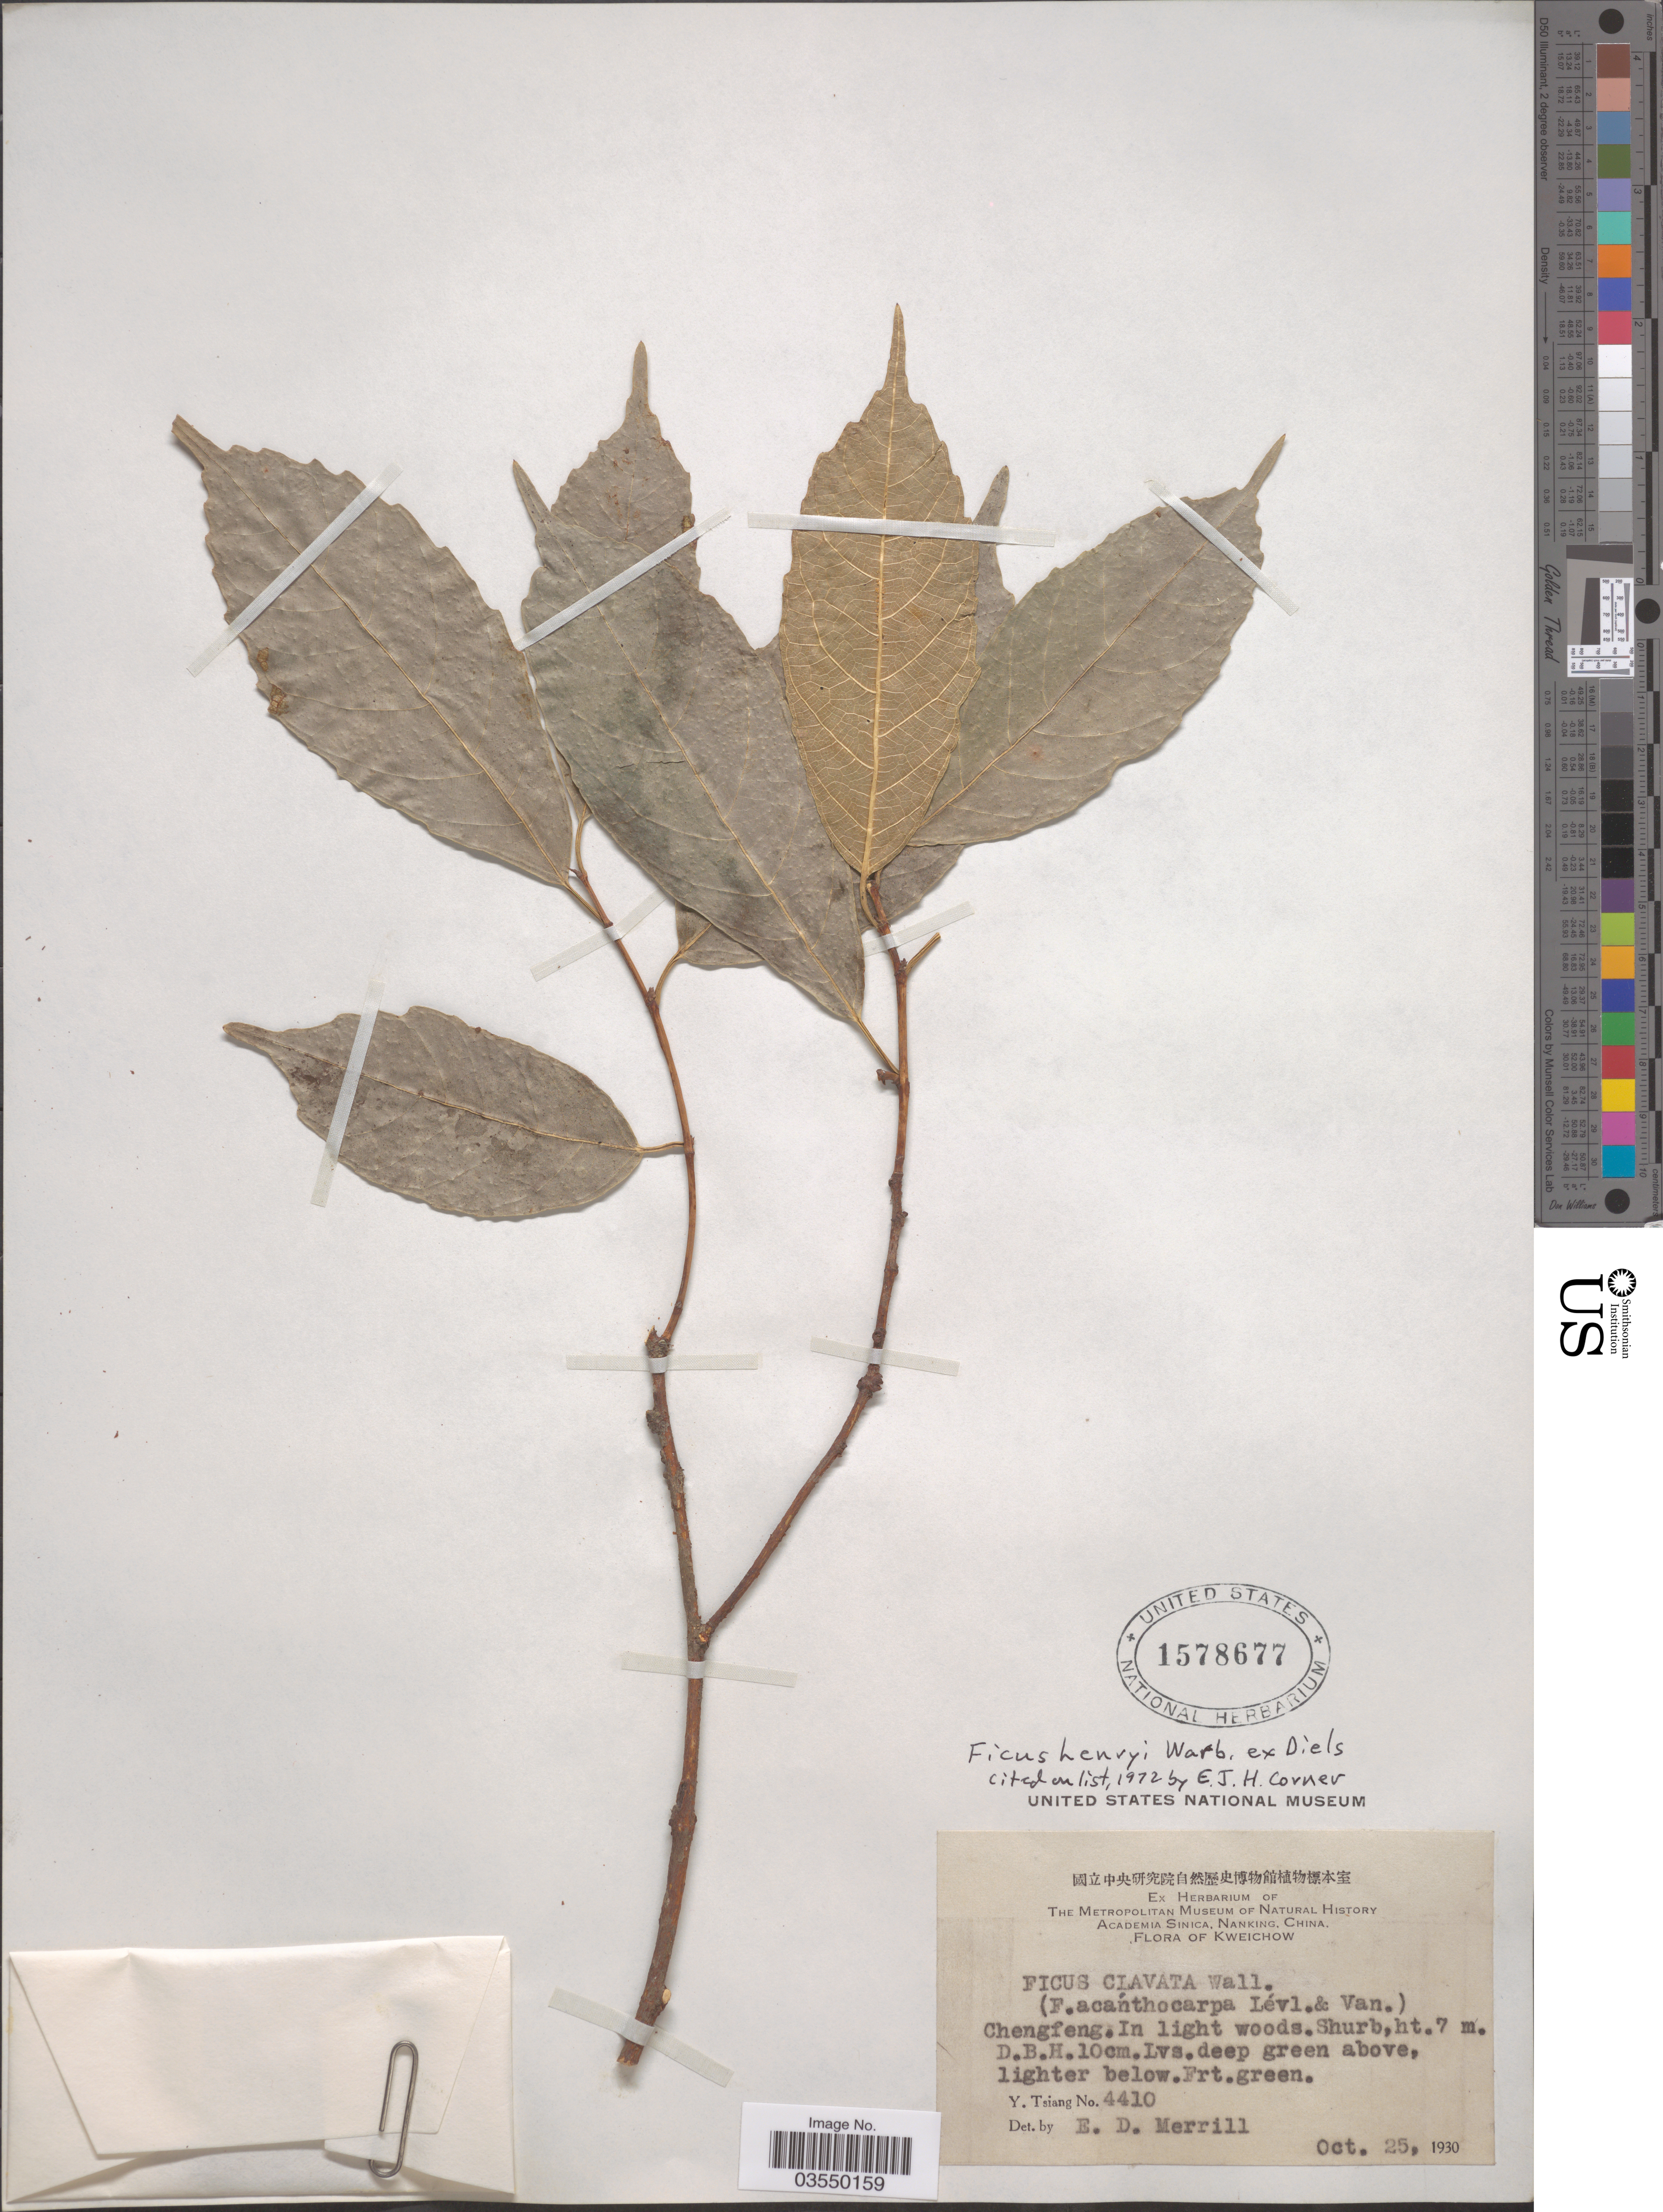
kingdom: Plantae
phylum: Tracheophyta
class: Magnoliopsida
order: Rosales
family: Moraceae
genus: Ficus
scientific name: Ficus henryi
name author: Warb. ex E. Pritz. in Diels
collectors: Y. Tsiang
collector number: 4410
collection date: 1930-10-25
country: China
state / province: Guizhou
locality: Kweichow. Chengfeng.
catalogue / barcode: US 1578677